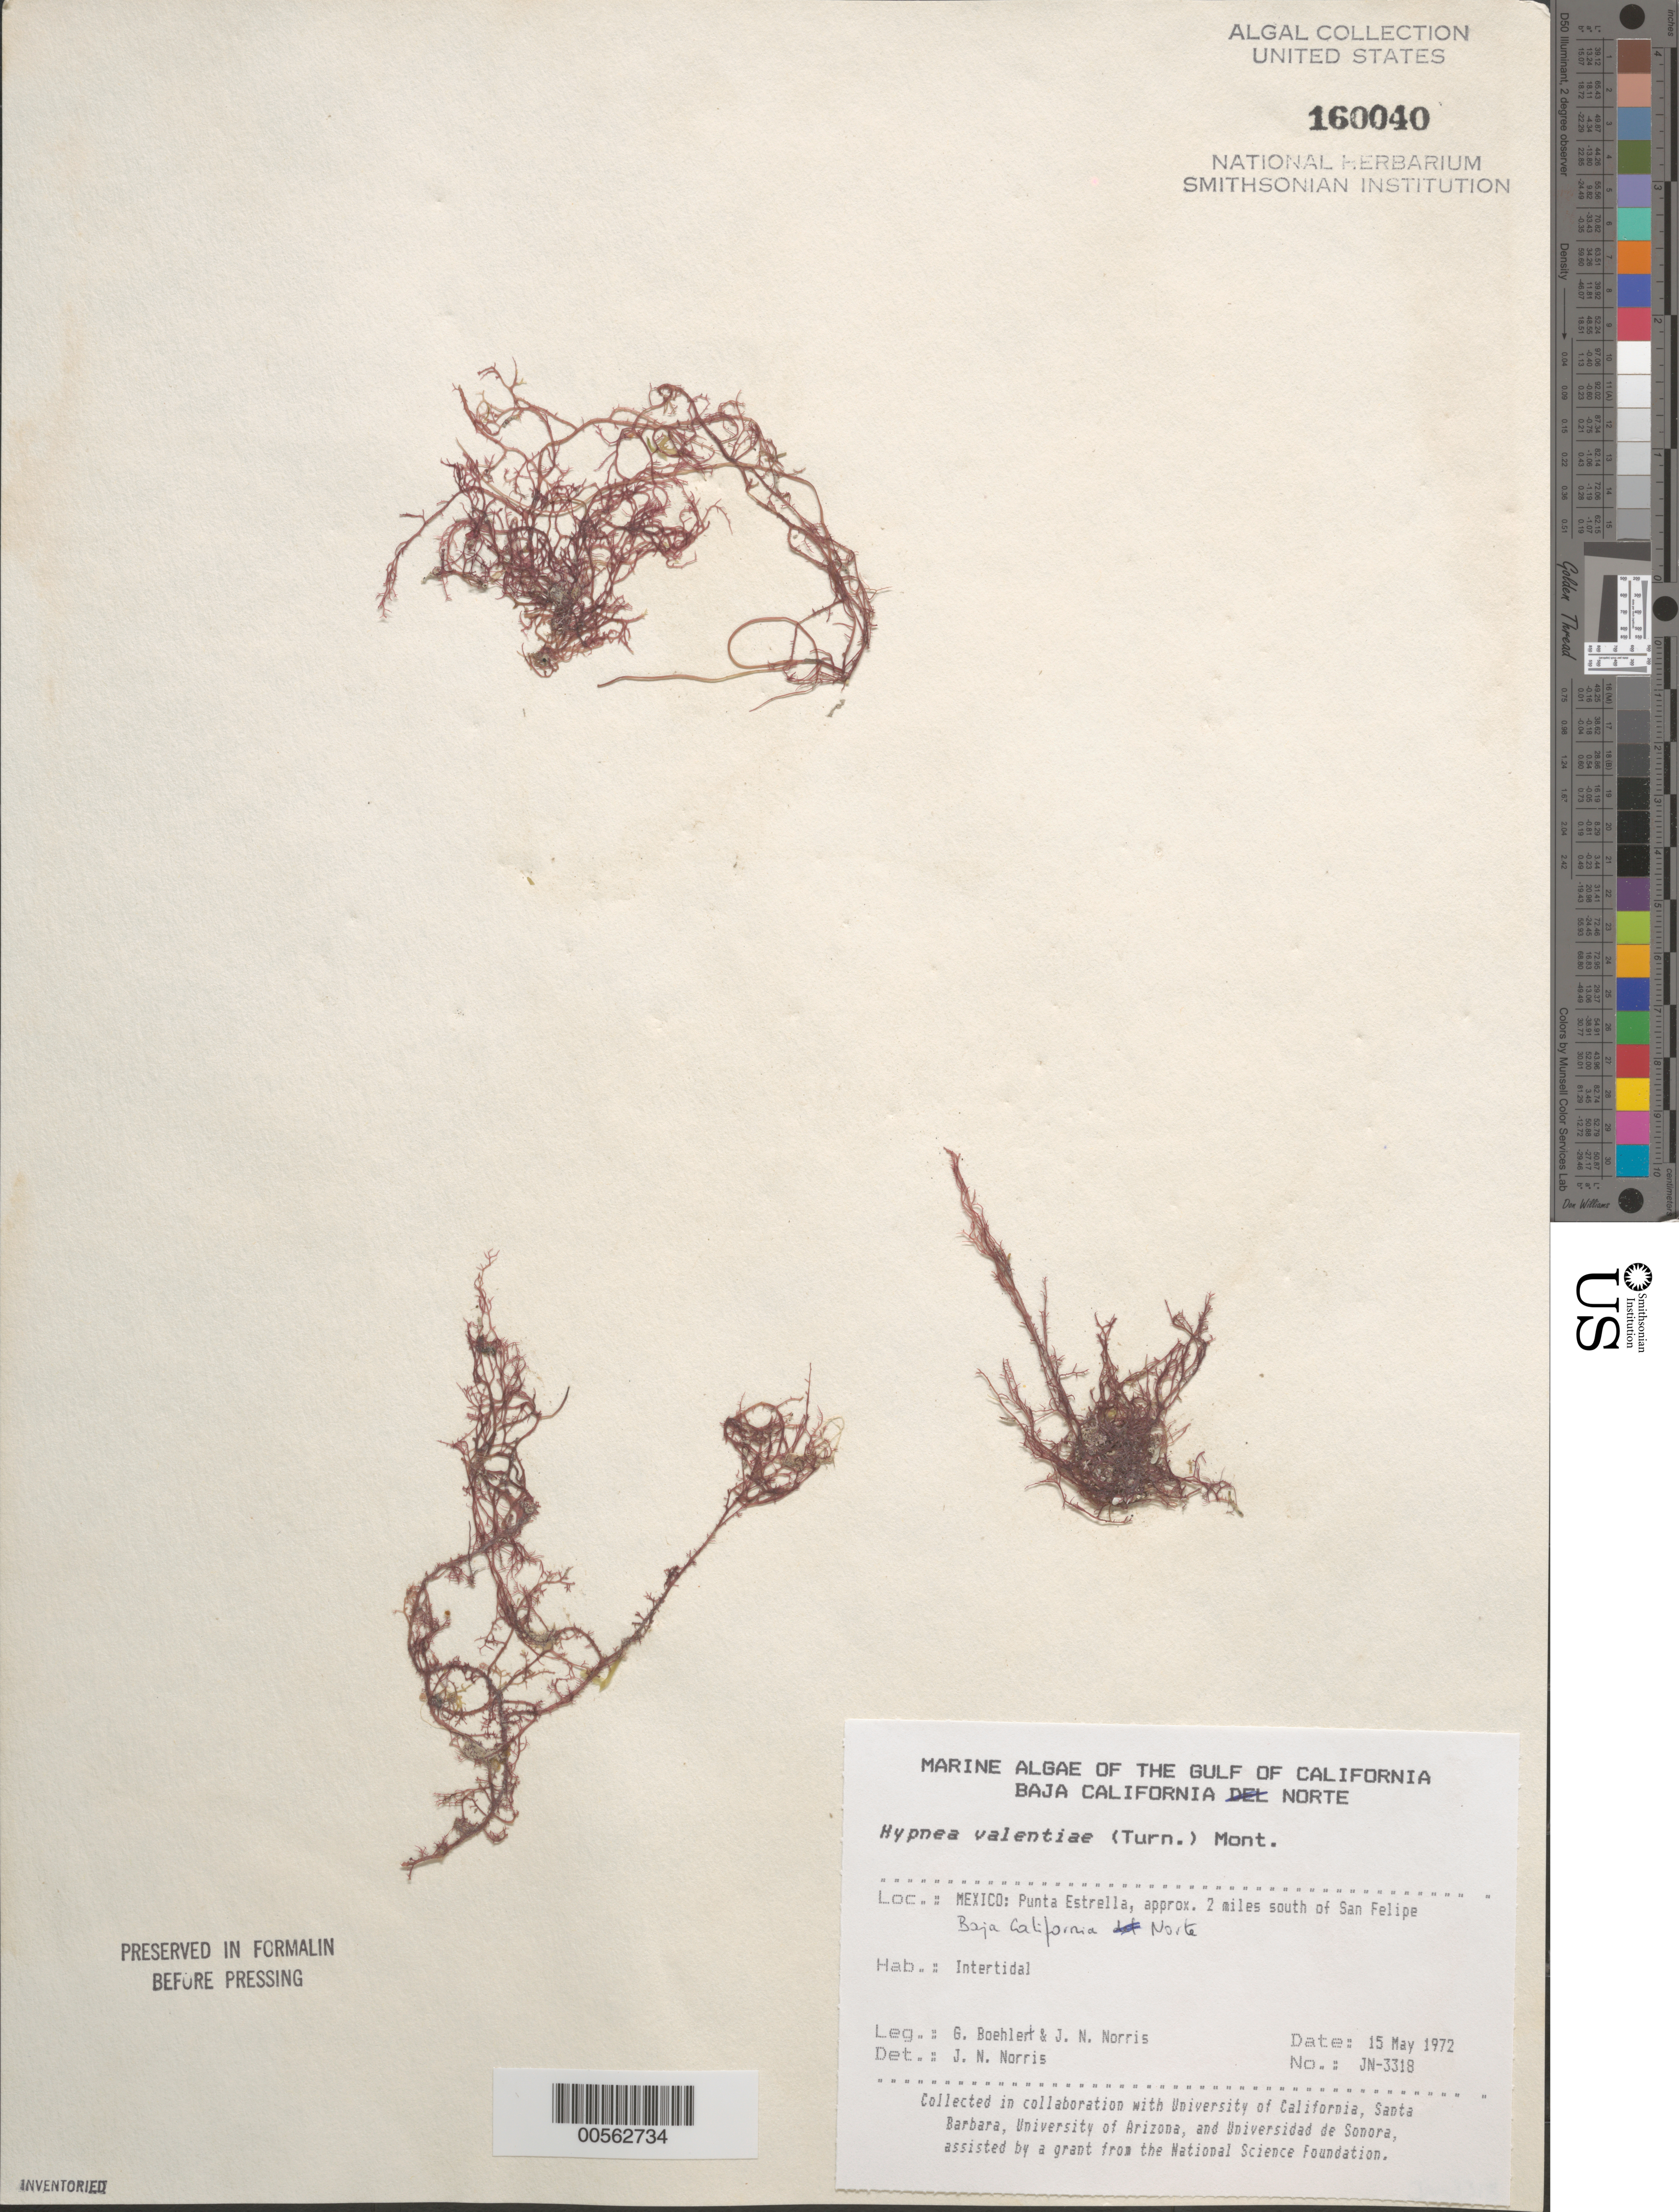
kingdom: Plantae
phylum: Rhodophyta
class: Florideophyceae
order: Gigartinales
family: Cystocloniaceae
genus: Hypnea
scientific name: Hypnea valentiae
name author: (Turner) Mont.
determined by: Norris, James N.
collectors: J. N. Norris & G. Boehlert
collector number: JN-3318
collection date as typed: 15 May 1972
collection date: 1972-05-15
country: Mexico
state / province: Baja California Norte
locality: Punta Estrella, ca. 2 miles south of San Felipe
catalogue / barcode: US 160040